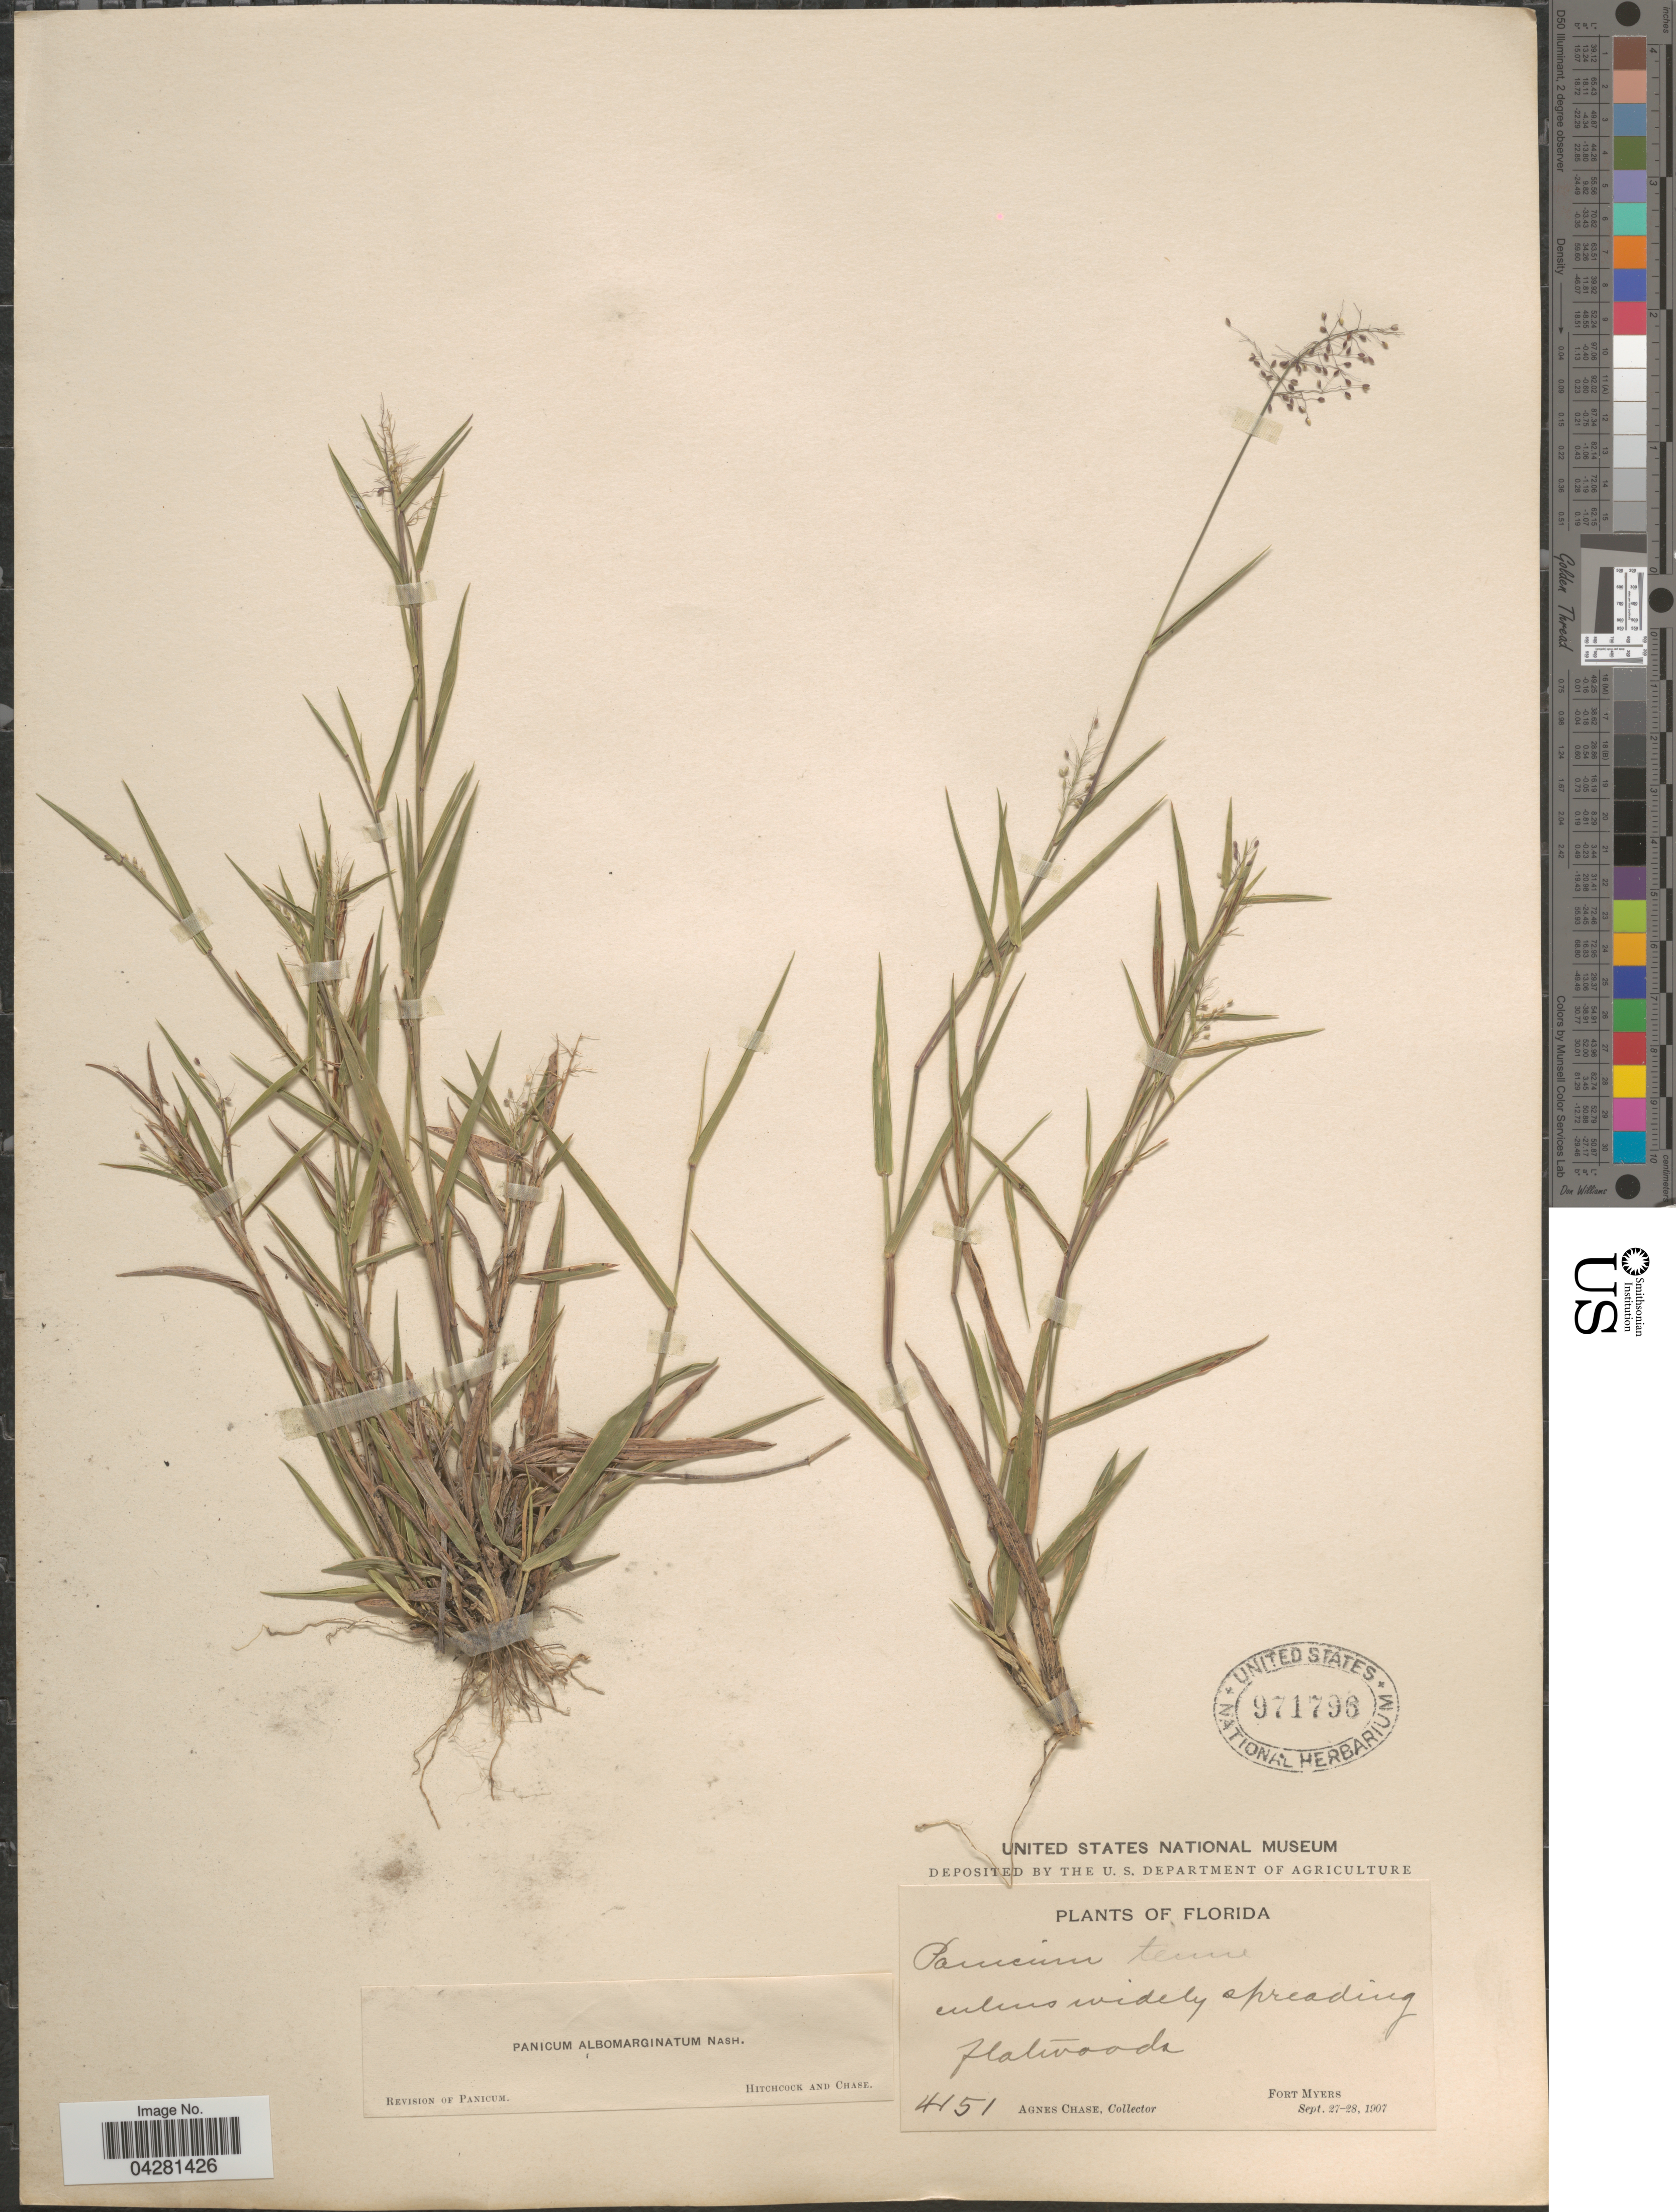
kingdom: Plantae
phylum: Tracheophyta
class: Liliopsida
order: Poales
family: Poaceae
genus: Dichanthelium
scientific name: Dichanthelium dichotomum var. unciphyllum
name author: (Trin.) Davidse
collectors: A. Chase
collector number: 4151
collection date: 1907-09-27/1907-09-28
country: United States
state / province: Florida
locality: Fort Myers.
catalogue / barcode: US 971796